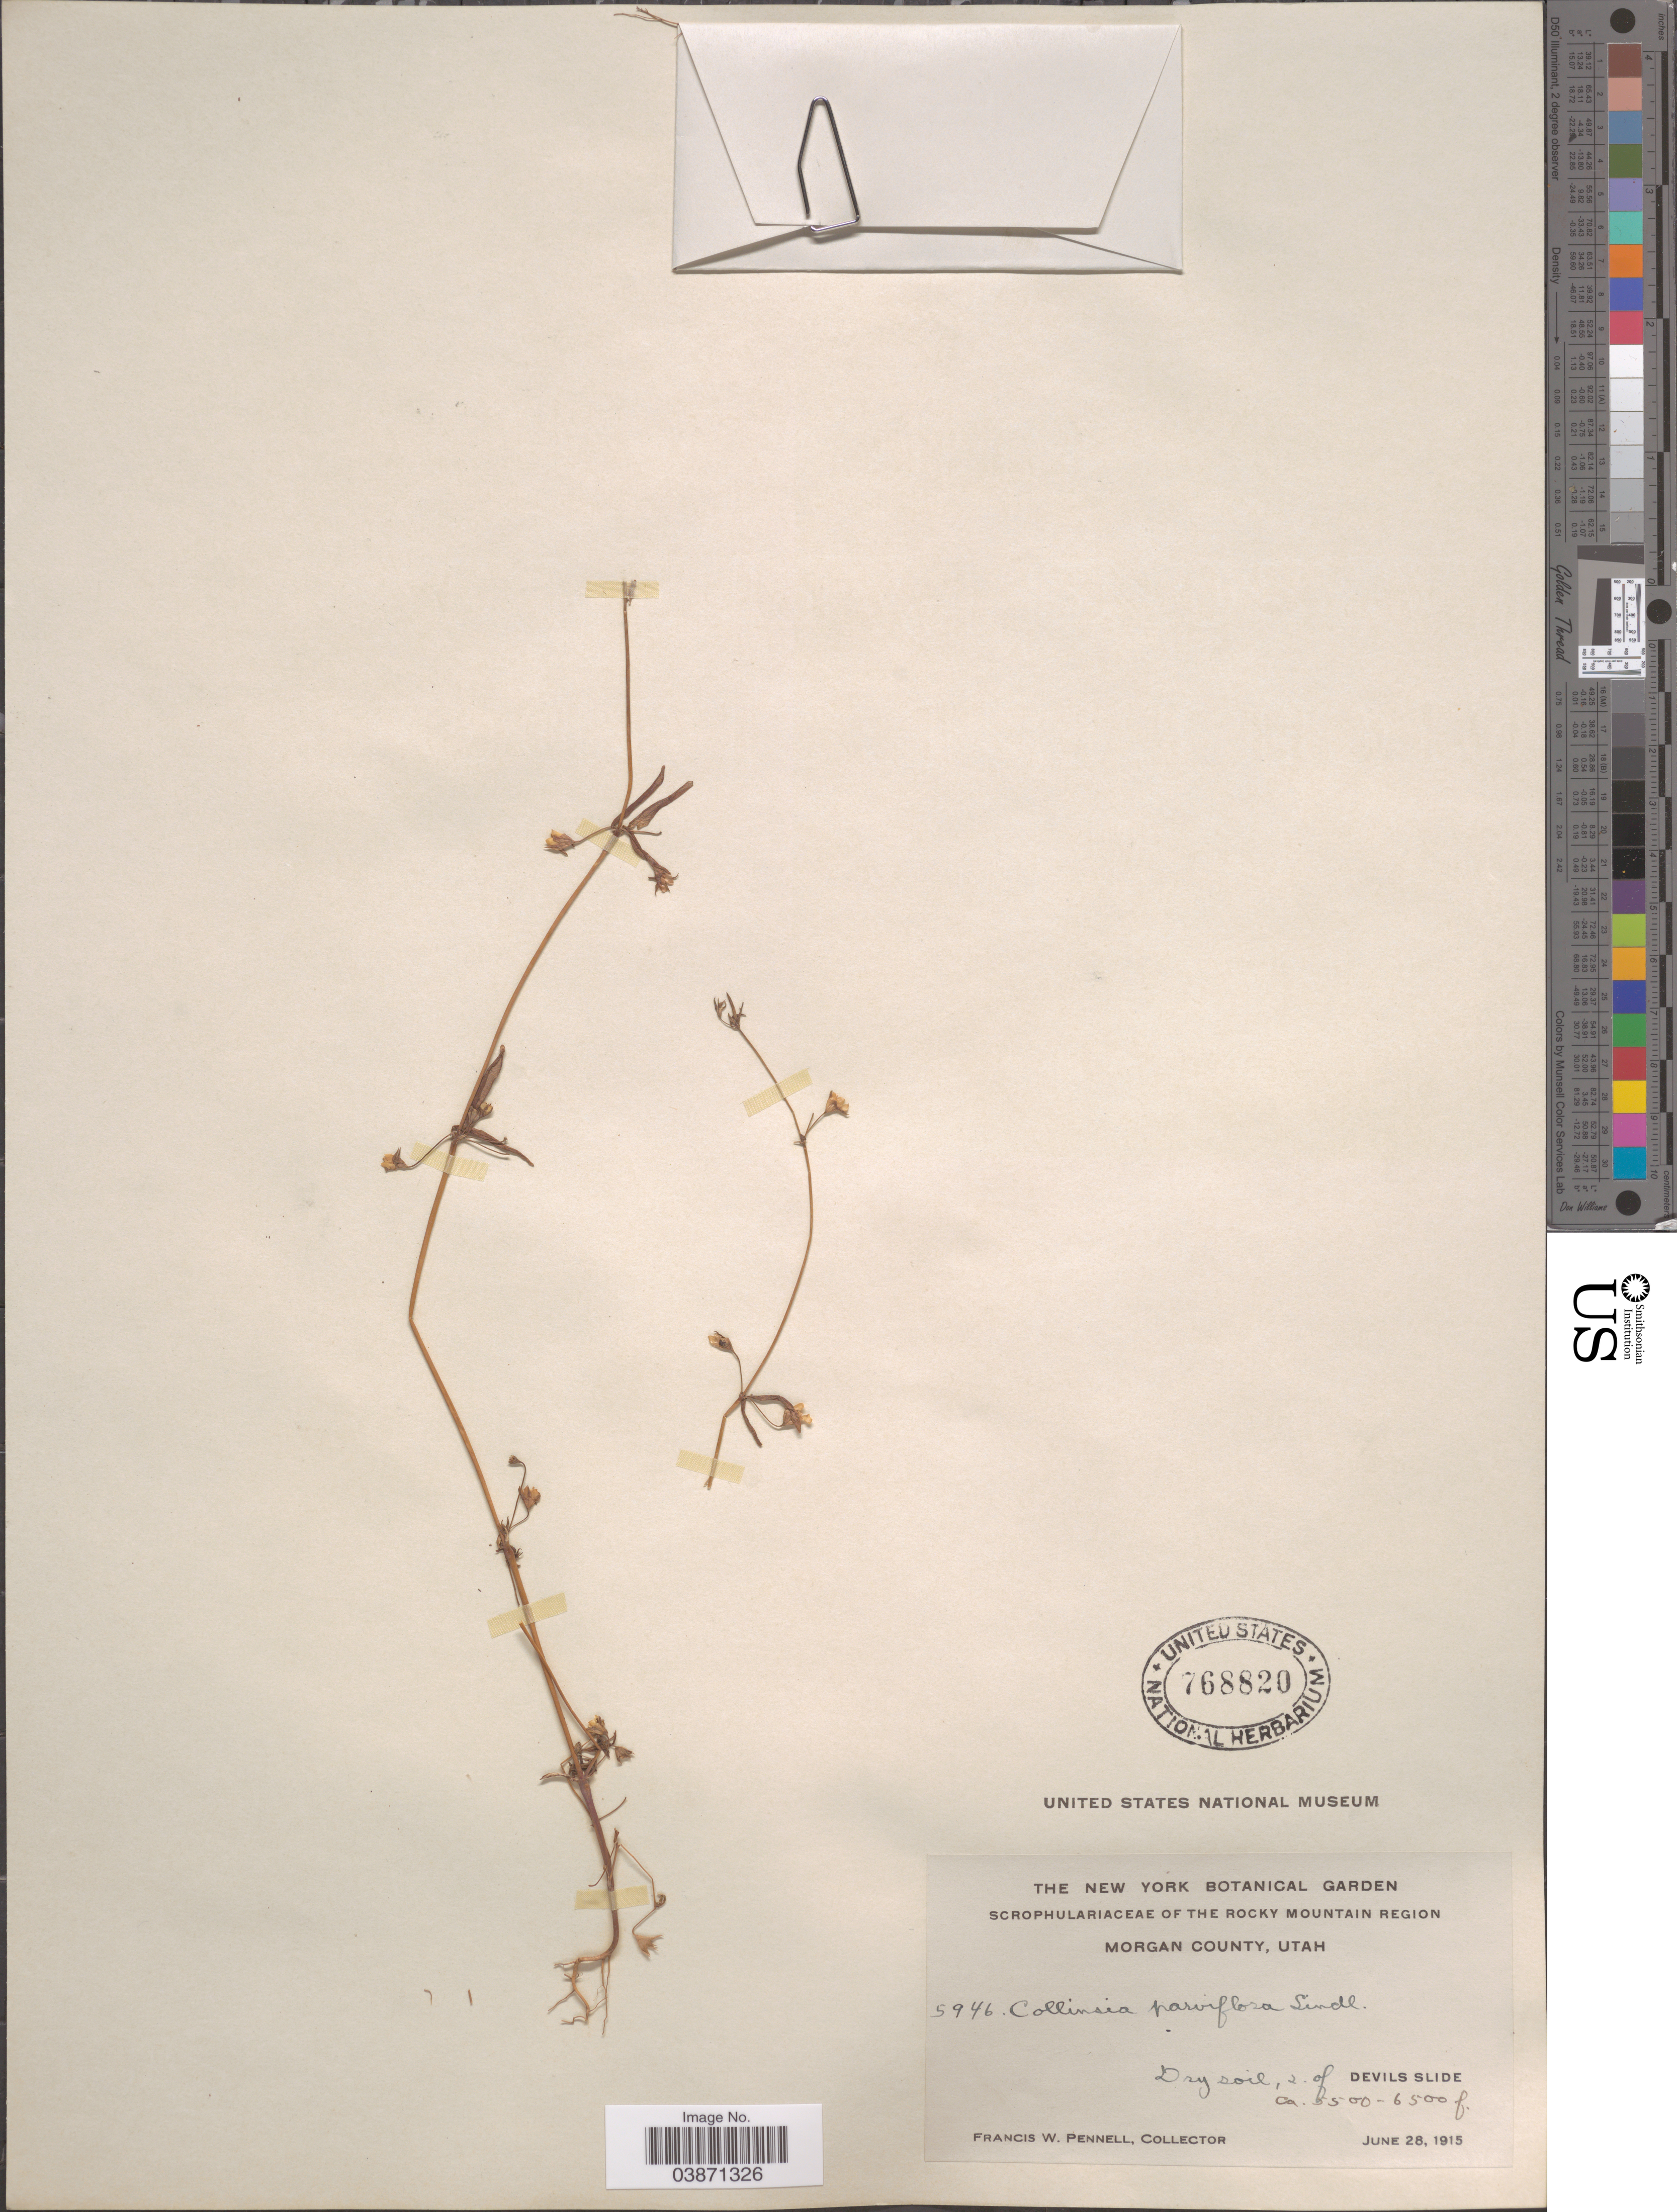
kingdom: Plantae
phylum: Tracheophyta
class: Magnoliopsida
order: Lamiales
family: Plantaginaceae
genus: Collinsia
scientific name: Collinsia parviflora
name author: Douglas ex Lindl.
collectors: F. W. Pennell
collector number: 5946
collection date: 1915-06-28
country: United States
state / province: Utah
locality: The Rocky Mountain Region. Morgan County. s. of Devils Slide.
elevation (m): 1676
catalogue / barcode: US 768820